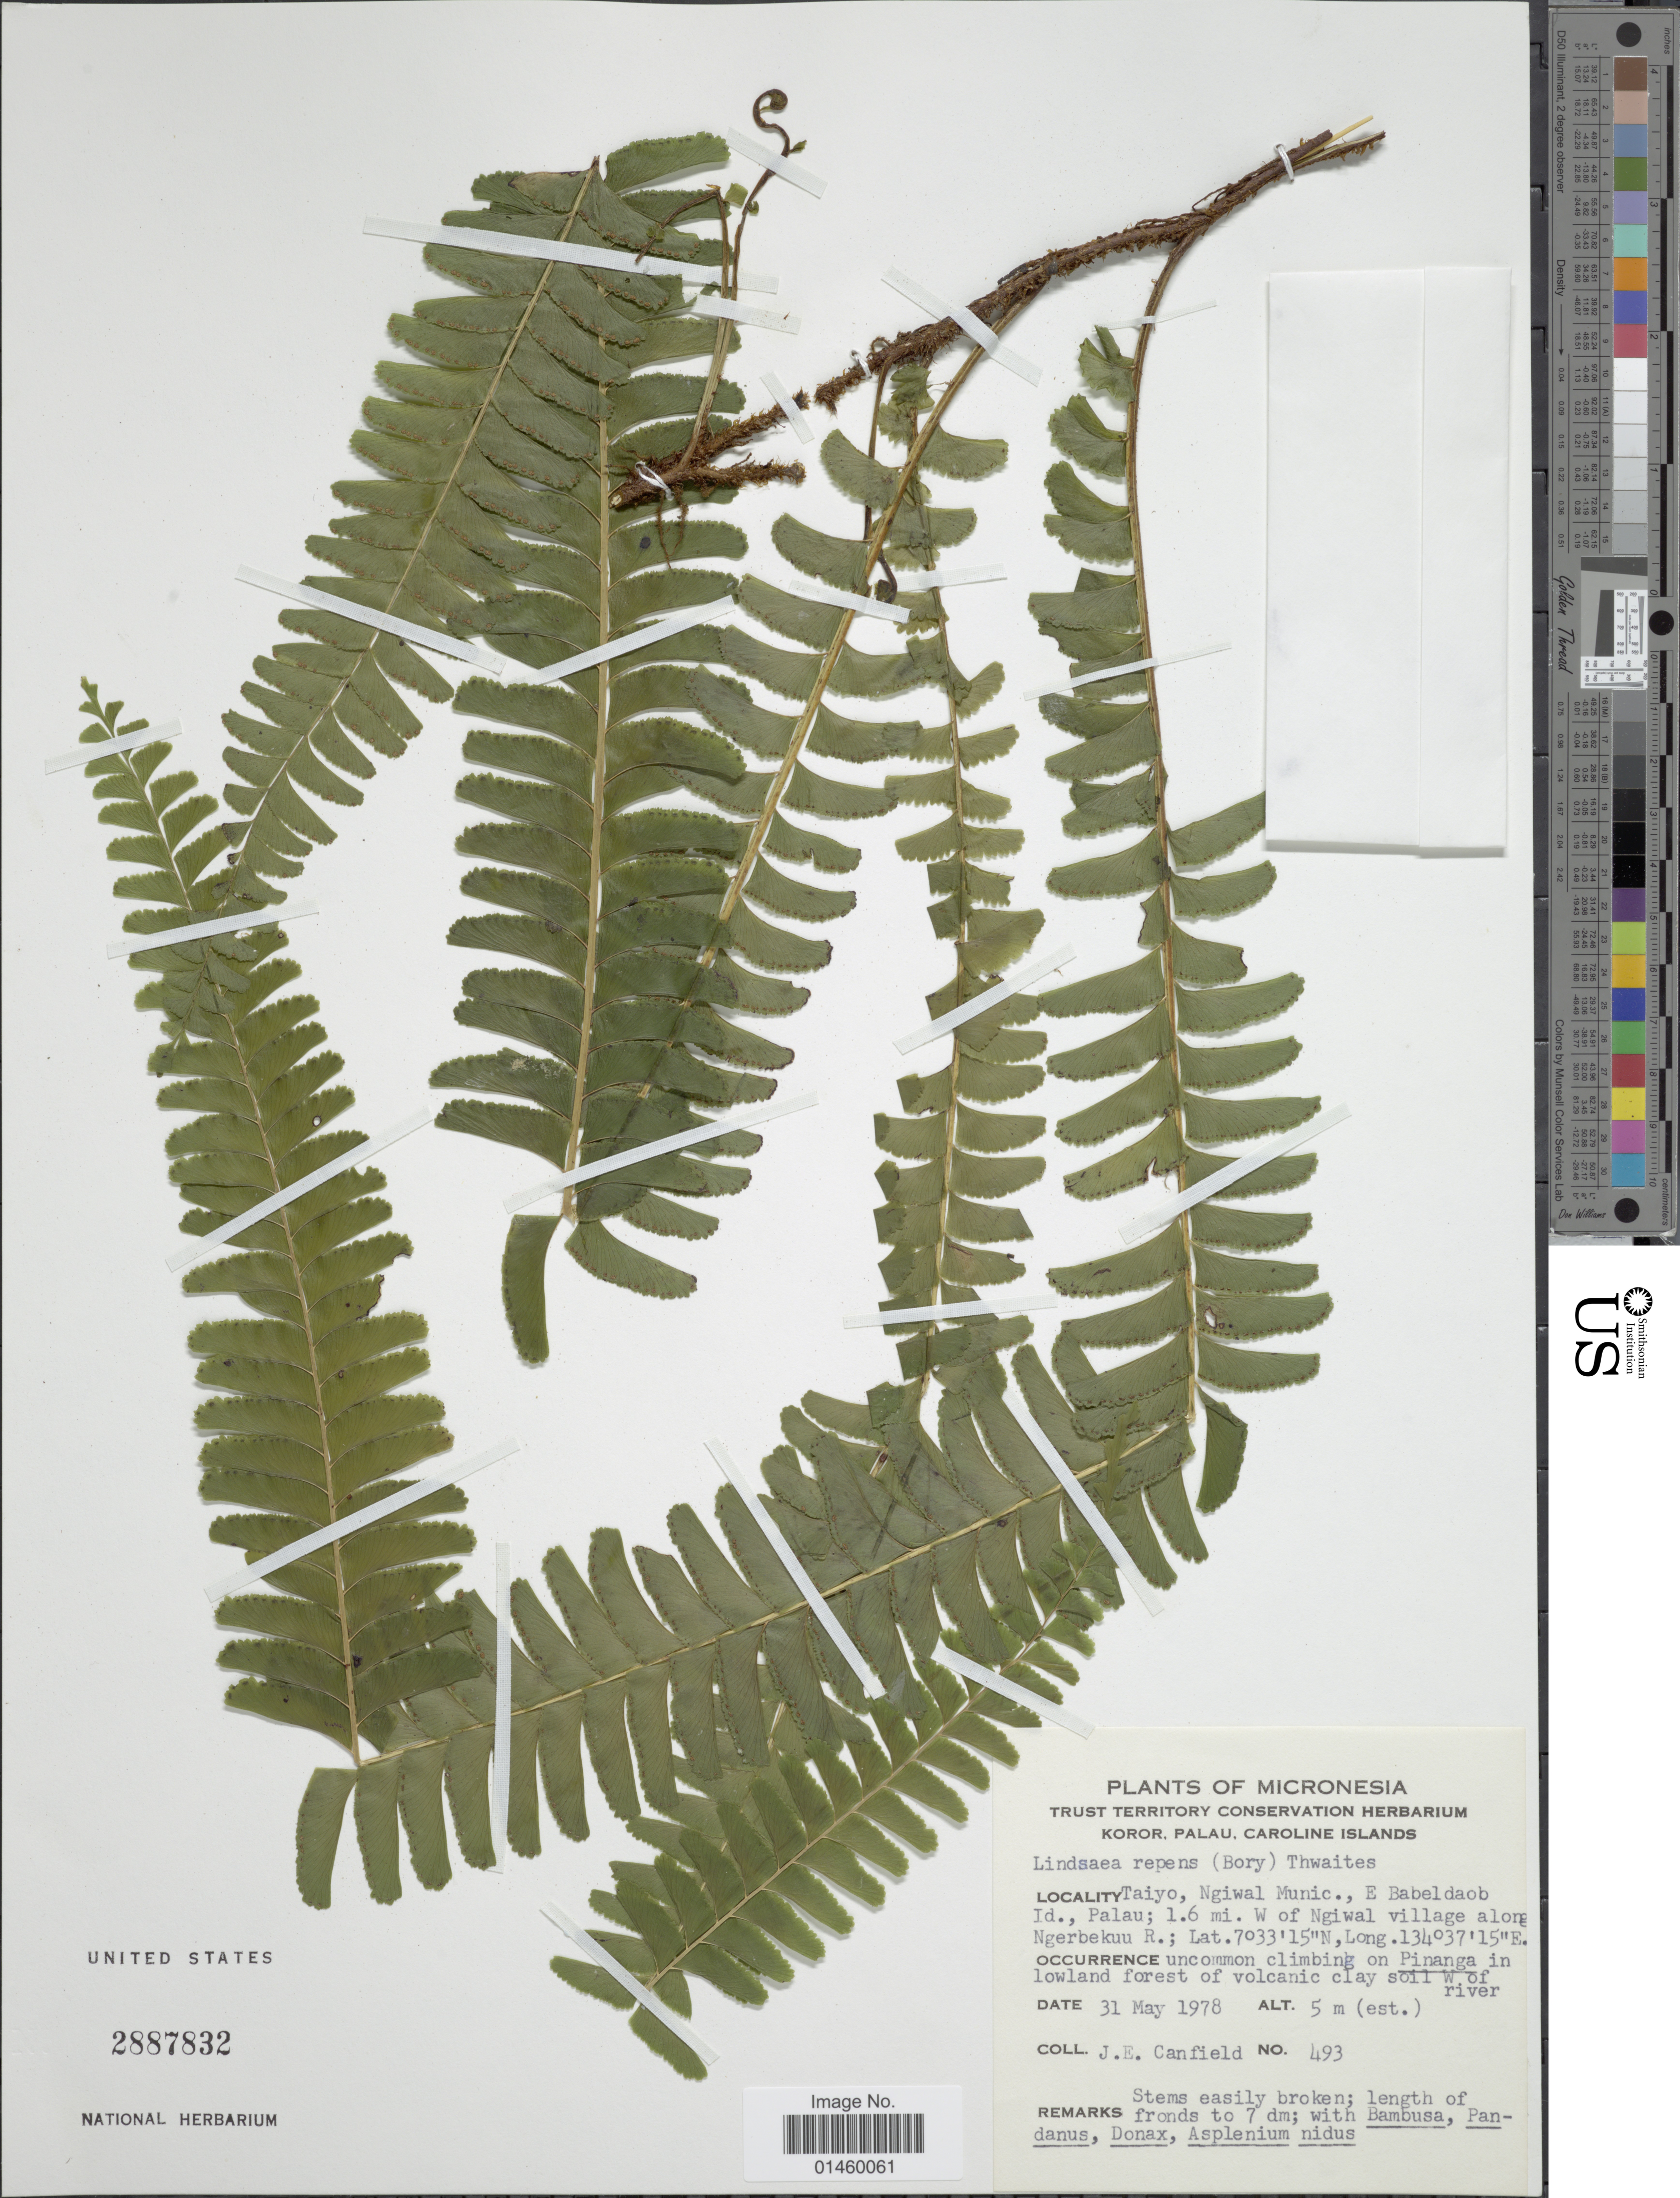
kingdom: Plantae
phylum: Tracheophyta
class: Polypodiopsida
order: Polypodiales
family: Lindsaeaceae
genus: Lindsaea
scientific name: Lindsaea repens var. pectinata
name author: (Blume) Mett.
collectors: J. E. Canfield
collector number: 493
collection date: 1978-05-31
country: Palau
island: Babeldaob [Babelthuap]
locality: Micronesia. Taiyo, Ngiwal Munic., E Babeldaob Id., Palau; 1.6 mi. W of Ngiwal village along Ngerbekuu R.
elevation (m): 5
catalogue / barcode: US 2887832